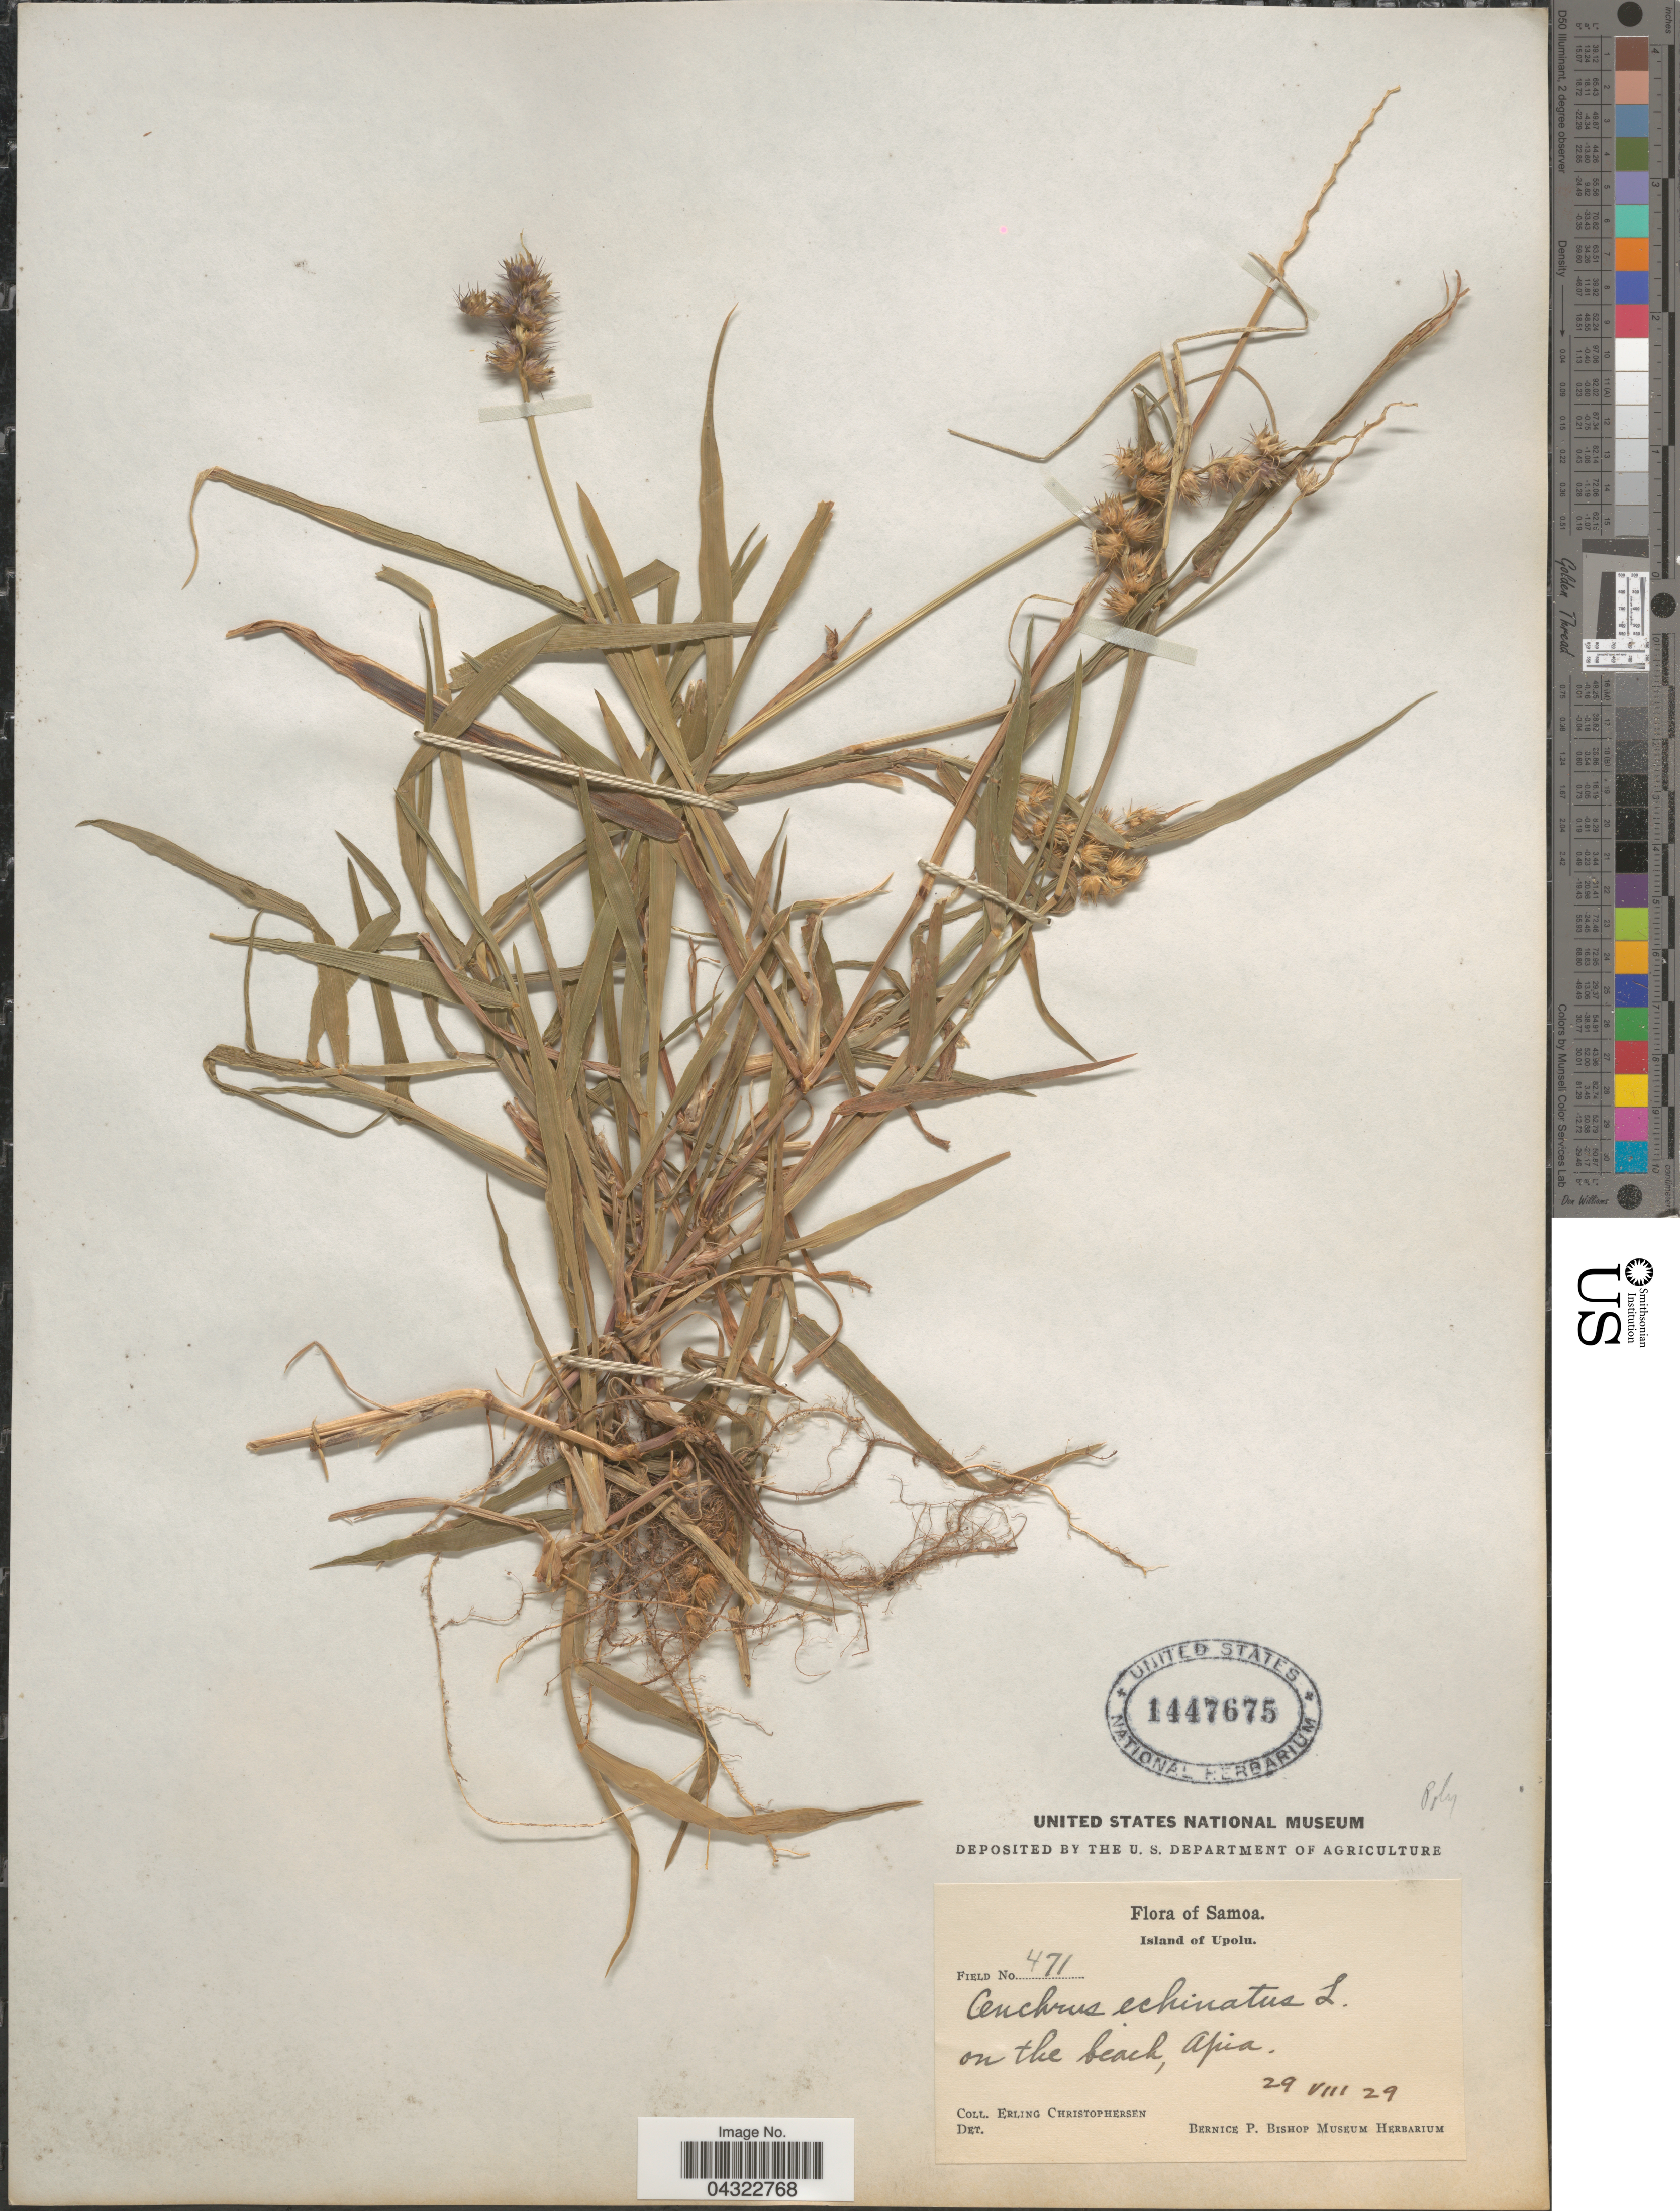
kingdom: Plantae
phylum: Tracheophyta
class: Liliopsida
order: Poales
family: Poaceae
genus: Cenchrus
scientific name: Cenchrus echinatus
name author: L.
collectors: E. Christophersen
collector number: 471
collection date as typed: Transcribed d/m/y: 29/8/29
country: Samoa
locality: Samoa. Island of Upolu. On the beach, Apia.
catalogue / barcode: US 1447675